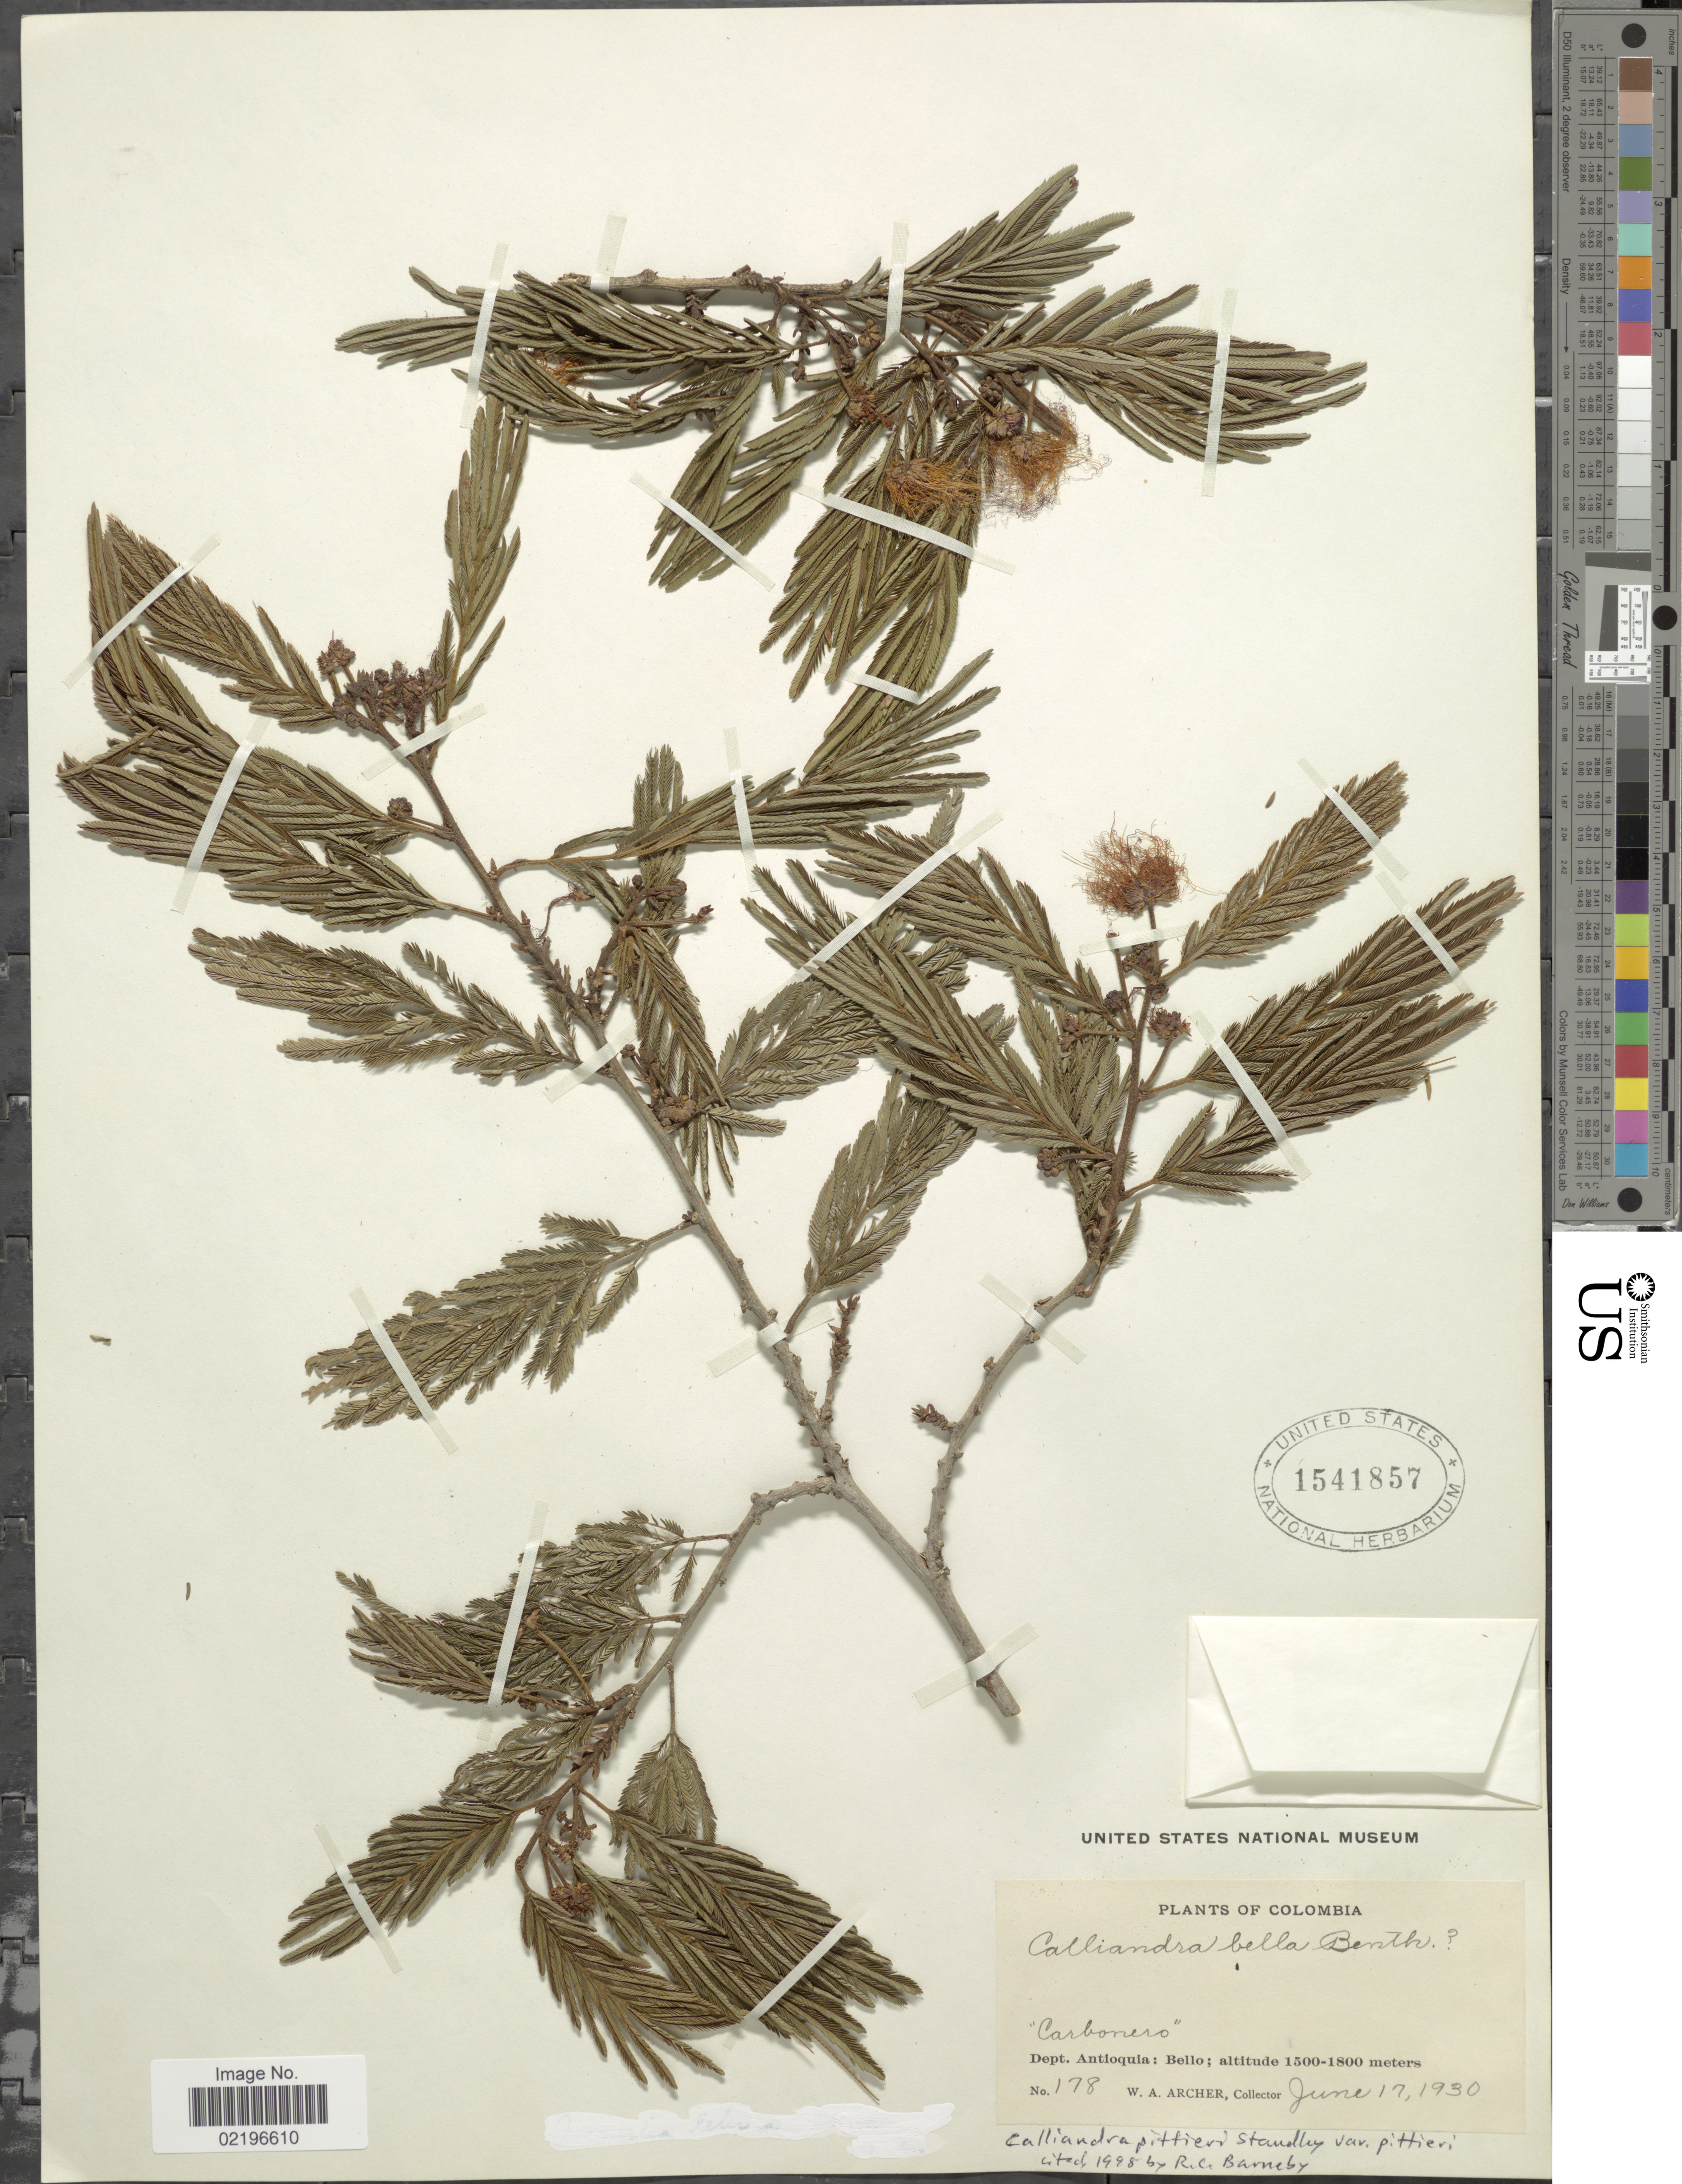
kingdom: Plantae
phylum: Tracheophyta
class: Magnoliopsida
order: Fabales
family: Fabaceae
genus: Calliandra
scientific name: Calliandra pittieri var. pittieri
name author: Standl.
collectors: W. A. Archer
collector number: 178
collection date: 1930-06-17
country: Colombia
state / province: Antioquia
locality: Dept. Antioquia: Bello.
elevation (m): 1500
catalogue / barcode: US 1541857